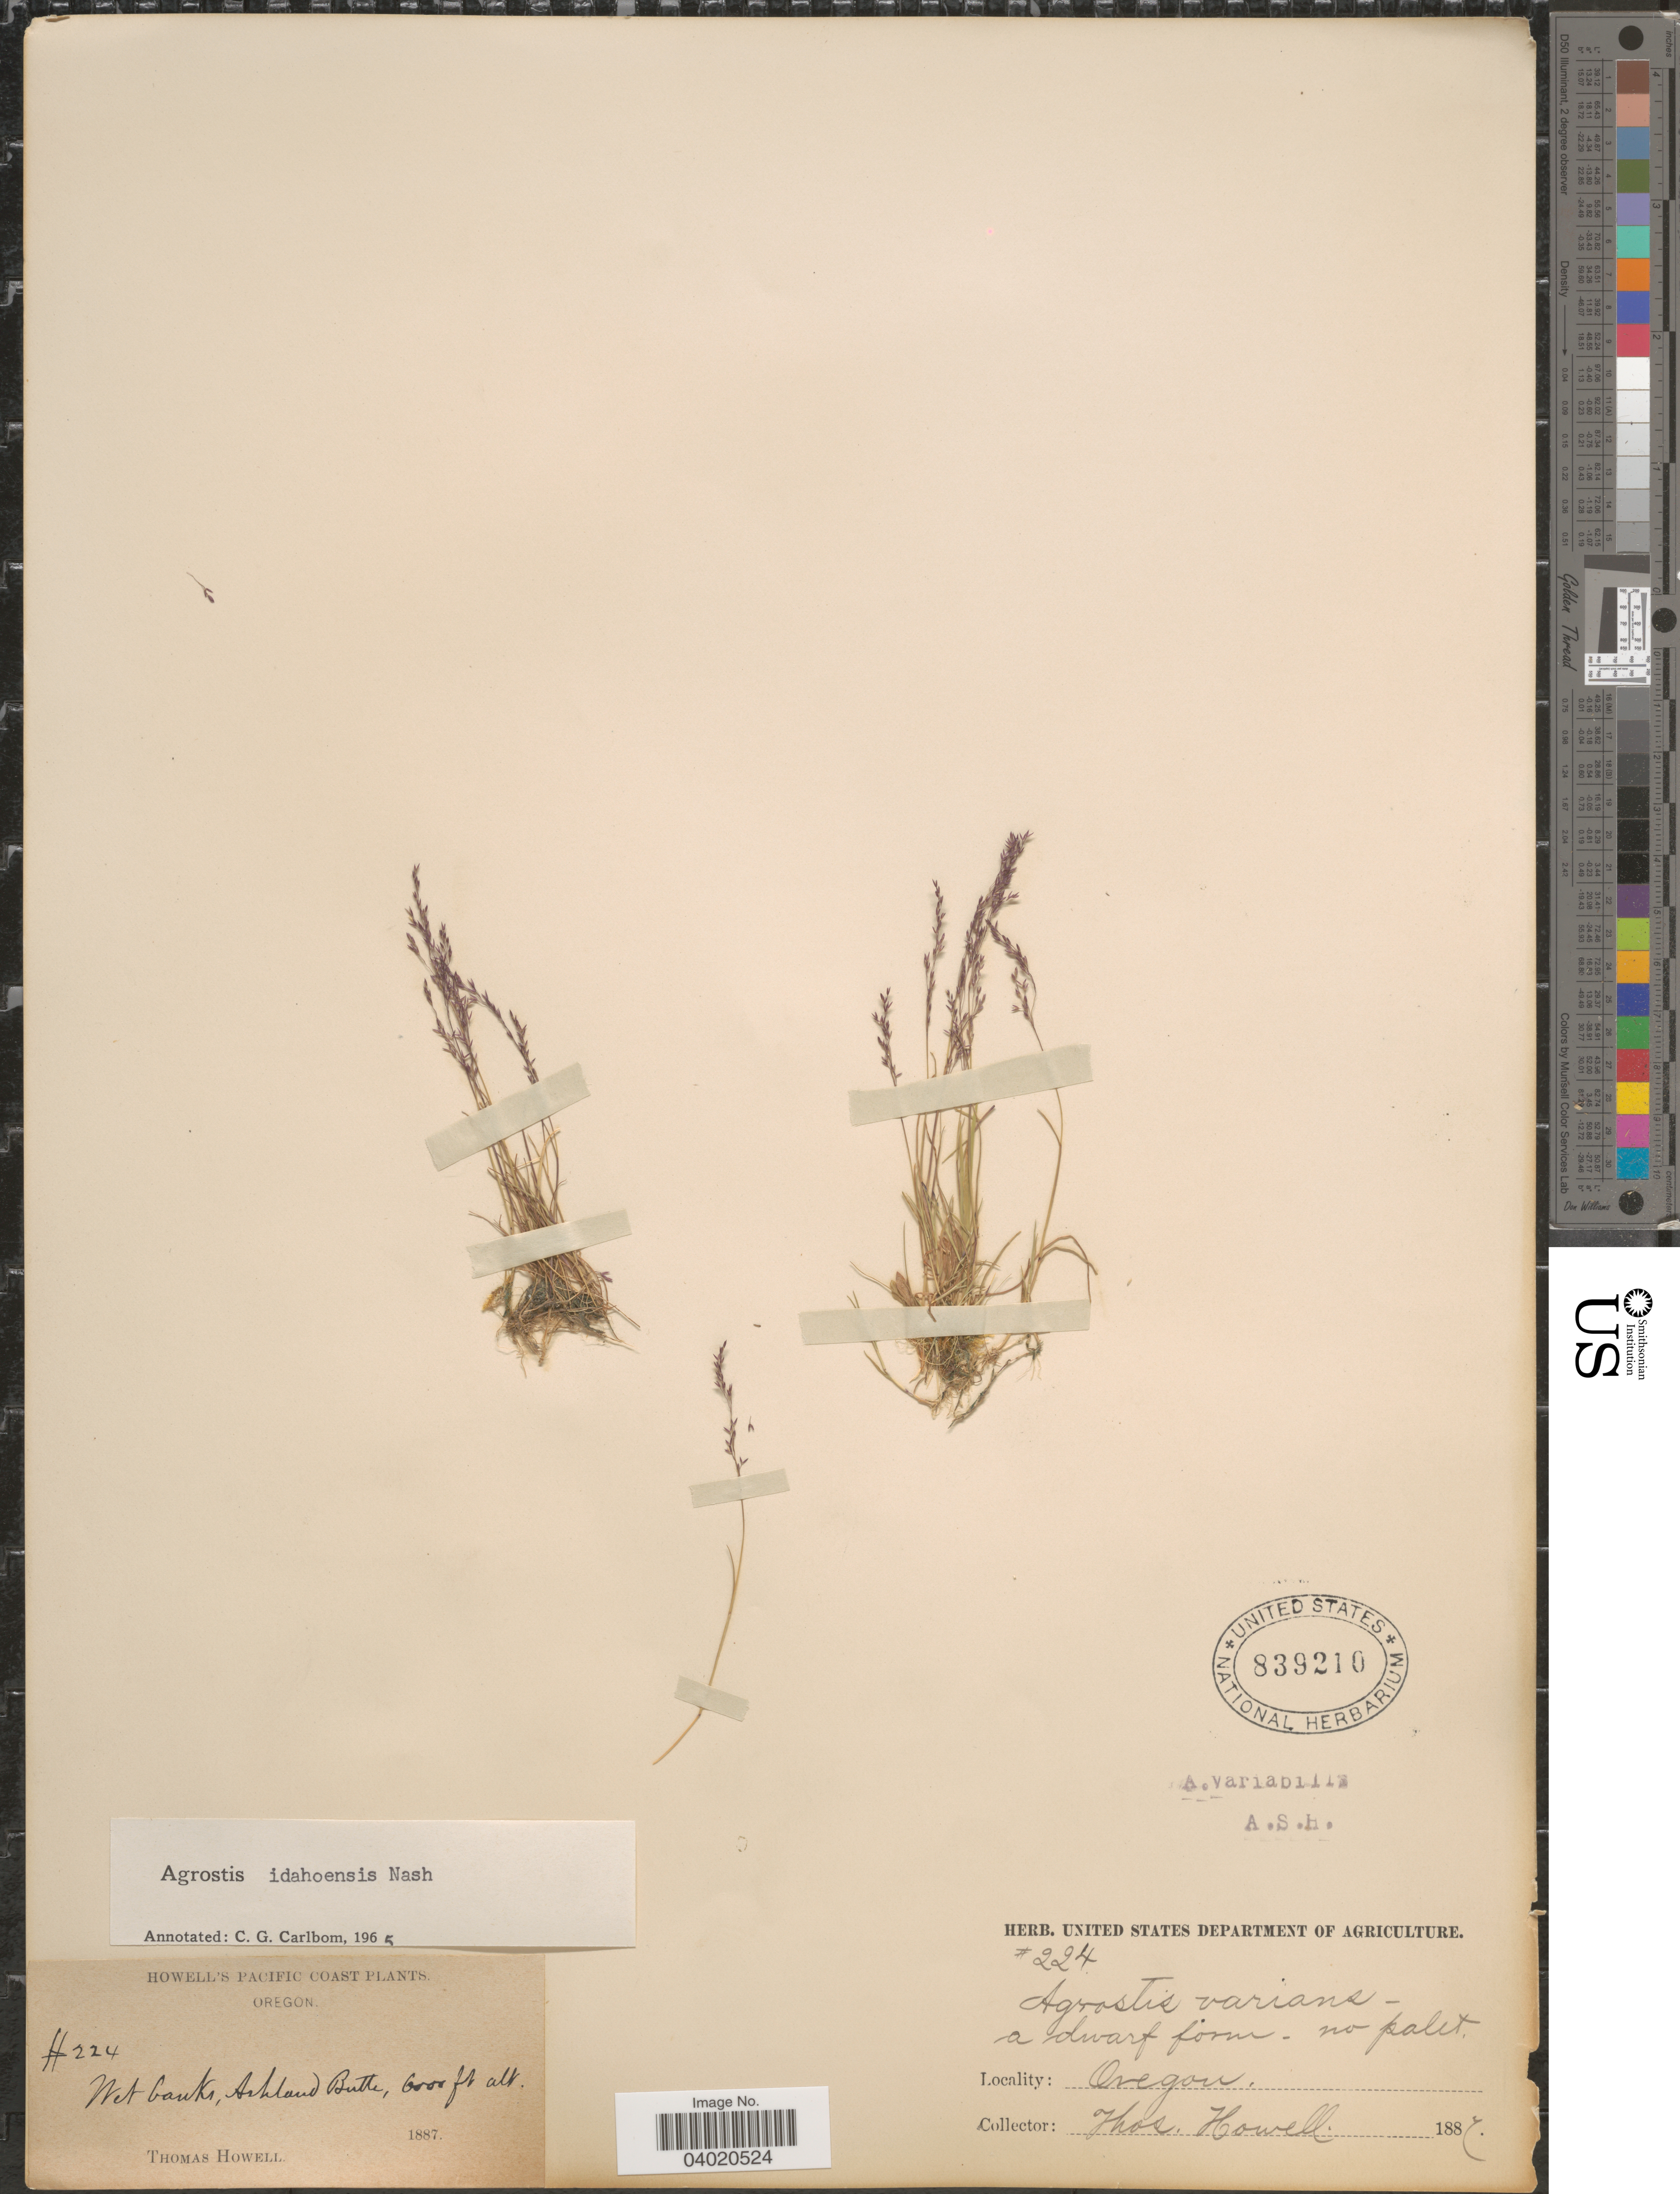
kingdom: Plantae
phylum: Tracheophyta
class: Liliopsida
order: Poales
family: Poaceae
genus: Agrostis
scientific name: Agrostis idahoensis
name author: Nash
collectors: T. Howell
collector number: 224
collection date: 1887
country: United States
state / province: Oregon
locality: Pacific Coast. Ashland Butte.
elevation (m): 1829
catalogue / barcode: US 839210